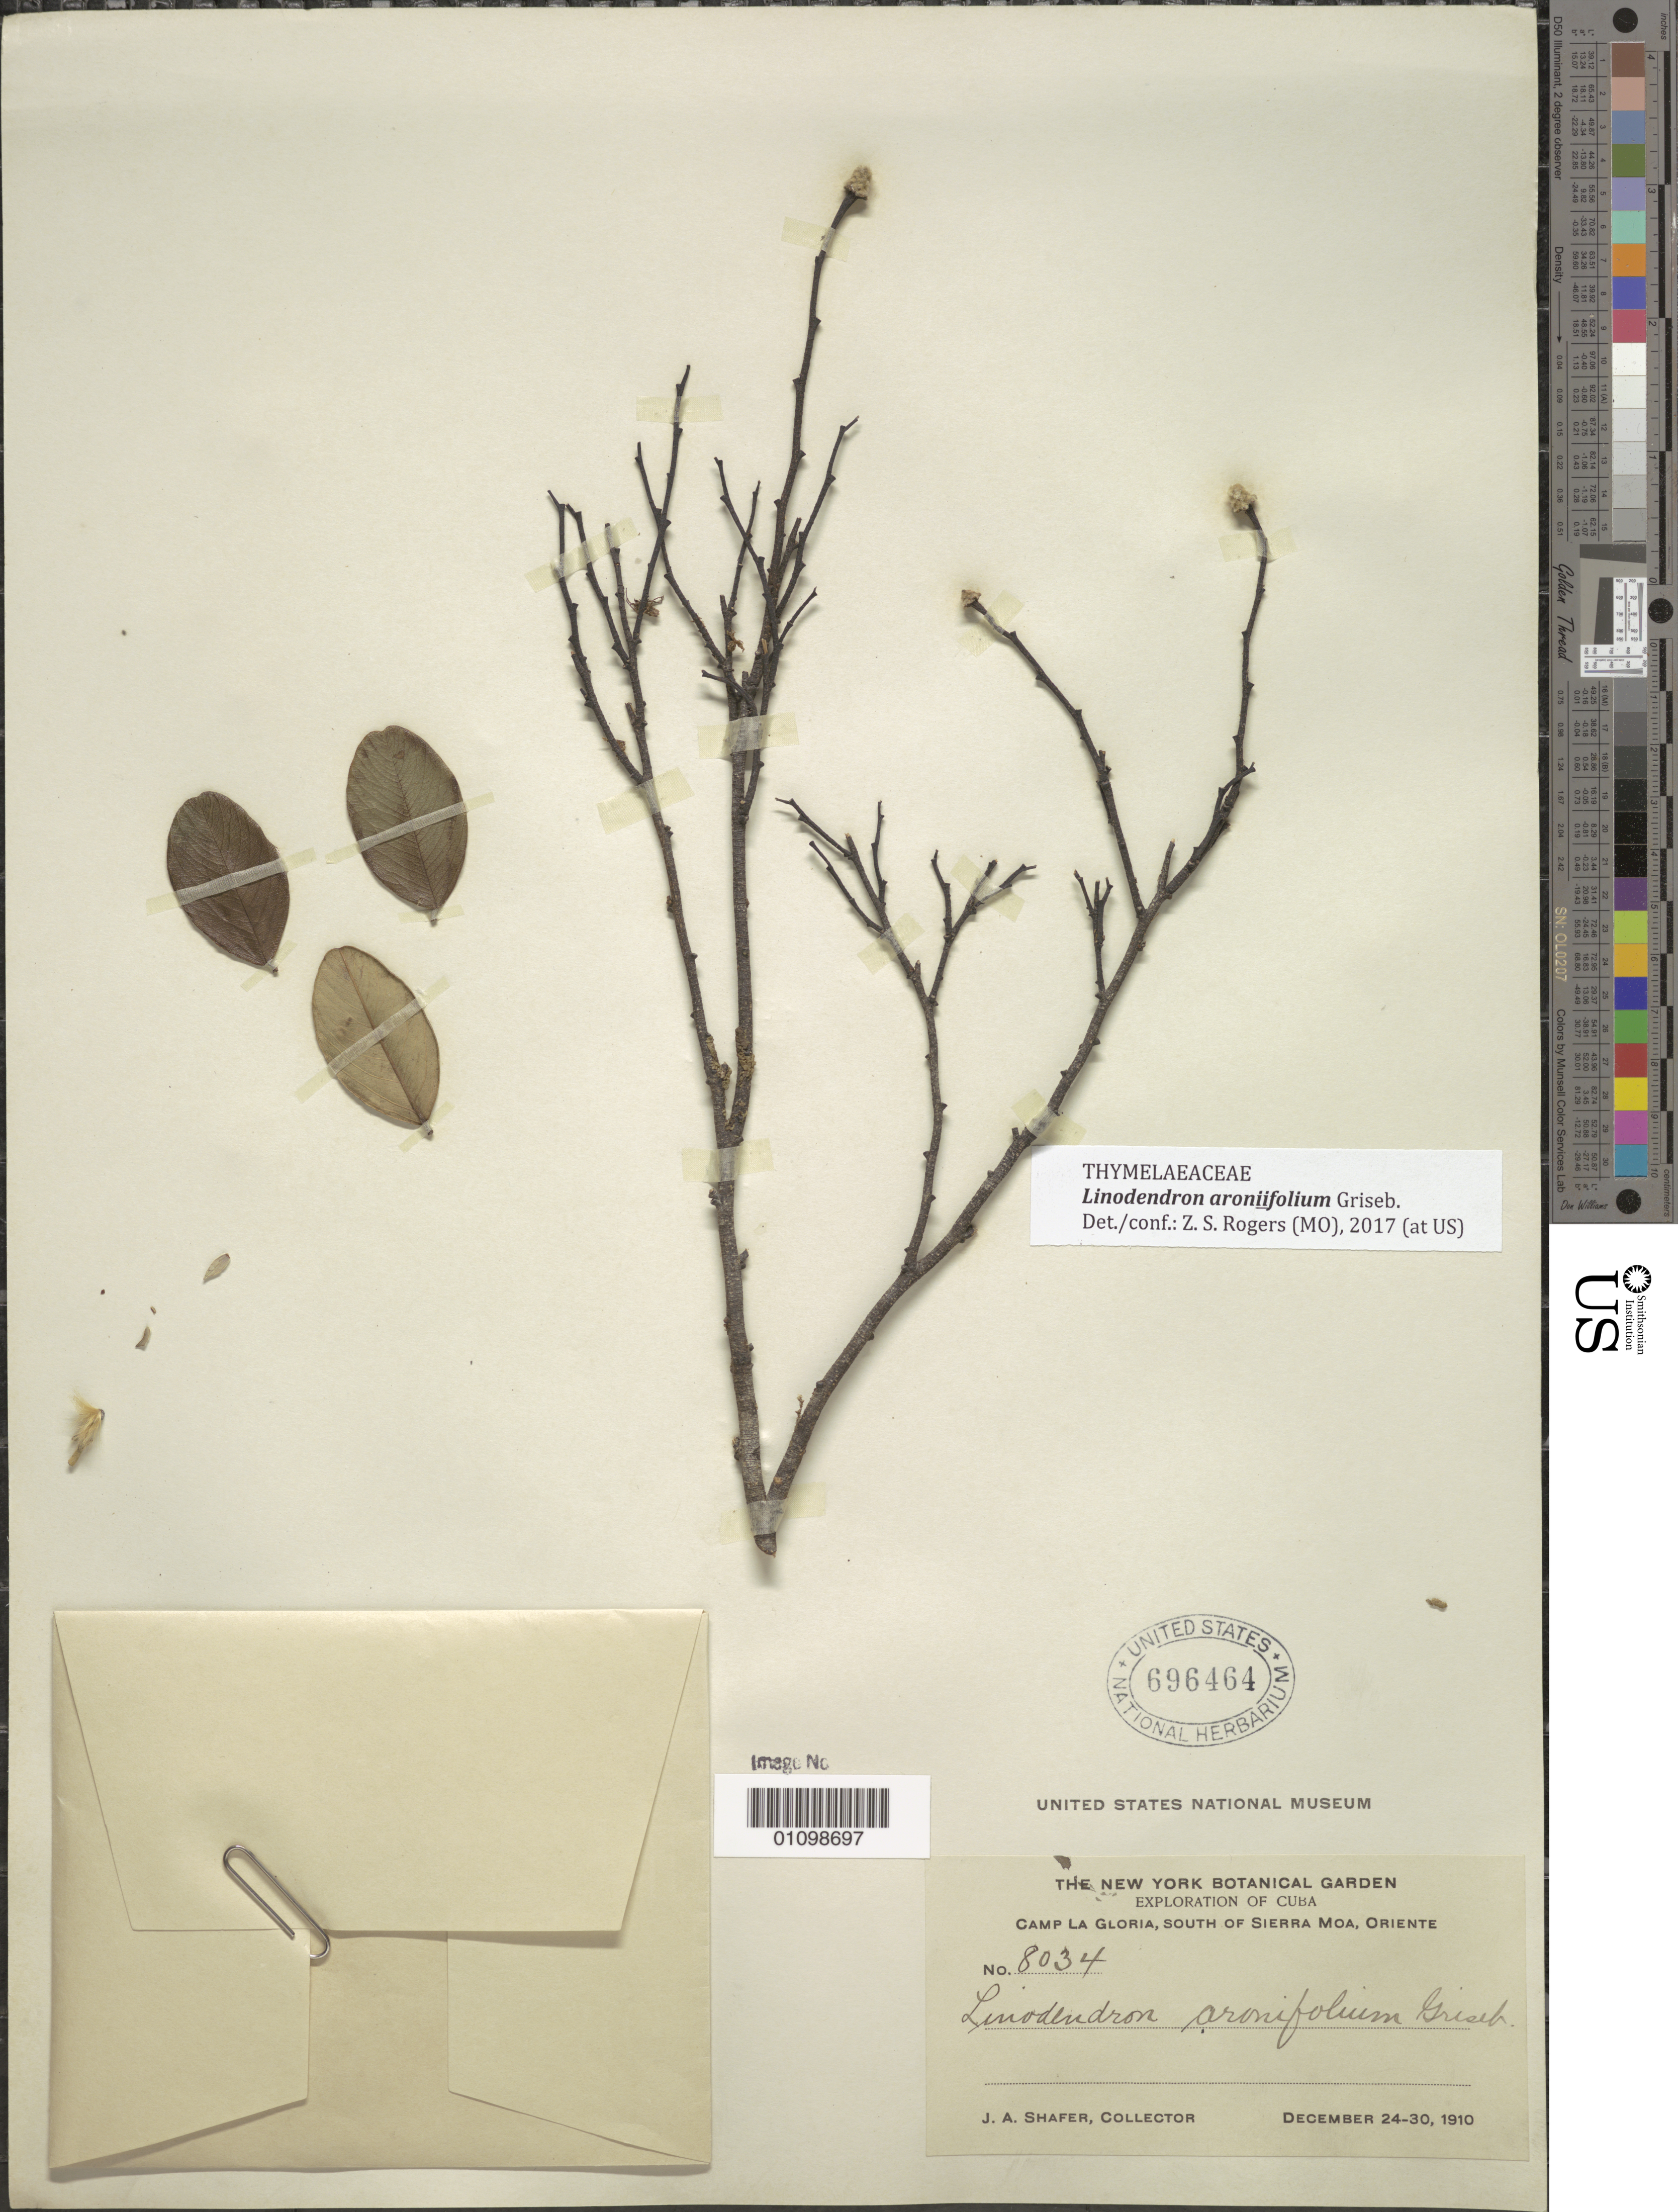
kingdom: Plantae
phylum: Tracheophyta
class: Magnoliopsida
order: Malvales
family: Thymelaeaceae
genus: Linodendron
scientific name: Linodendron aroniifolium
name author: Griseb.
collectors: J. A. Shafer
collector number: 8034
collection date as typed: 24 Dec 1910 to 30 Dec 1910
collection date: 1910-12-24/1910-12-30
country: Cuba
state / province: Holguín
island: Cuba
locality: Camp La Gloria, South of Sierra Moa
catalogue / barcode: US 696464